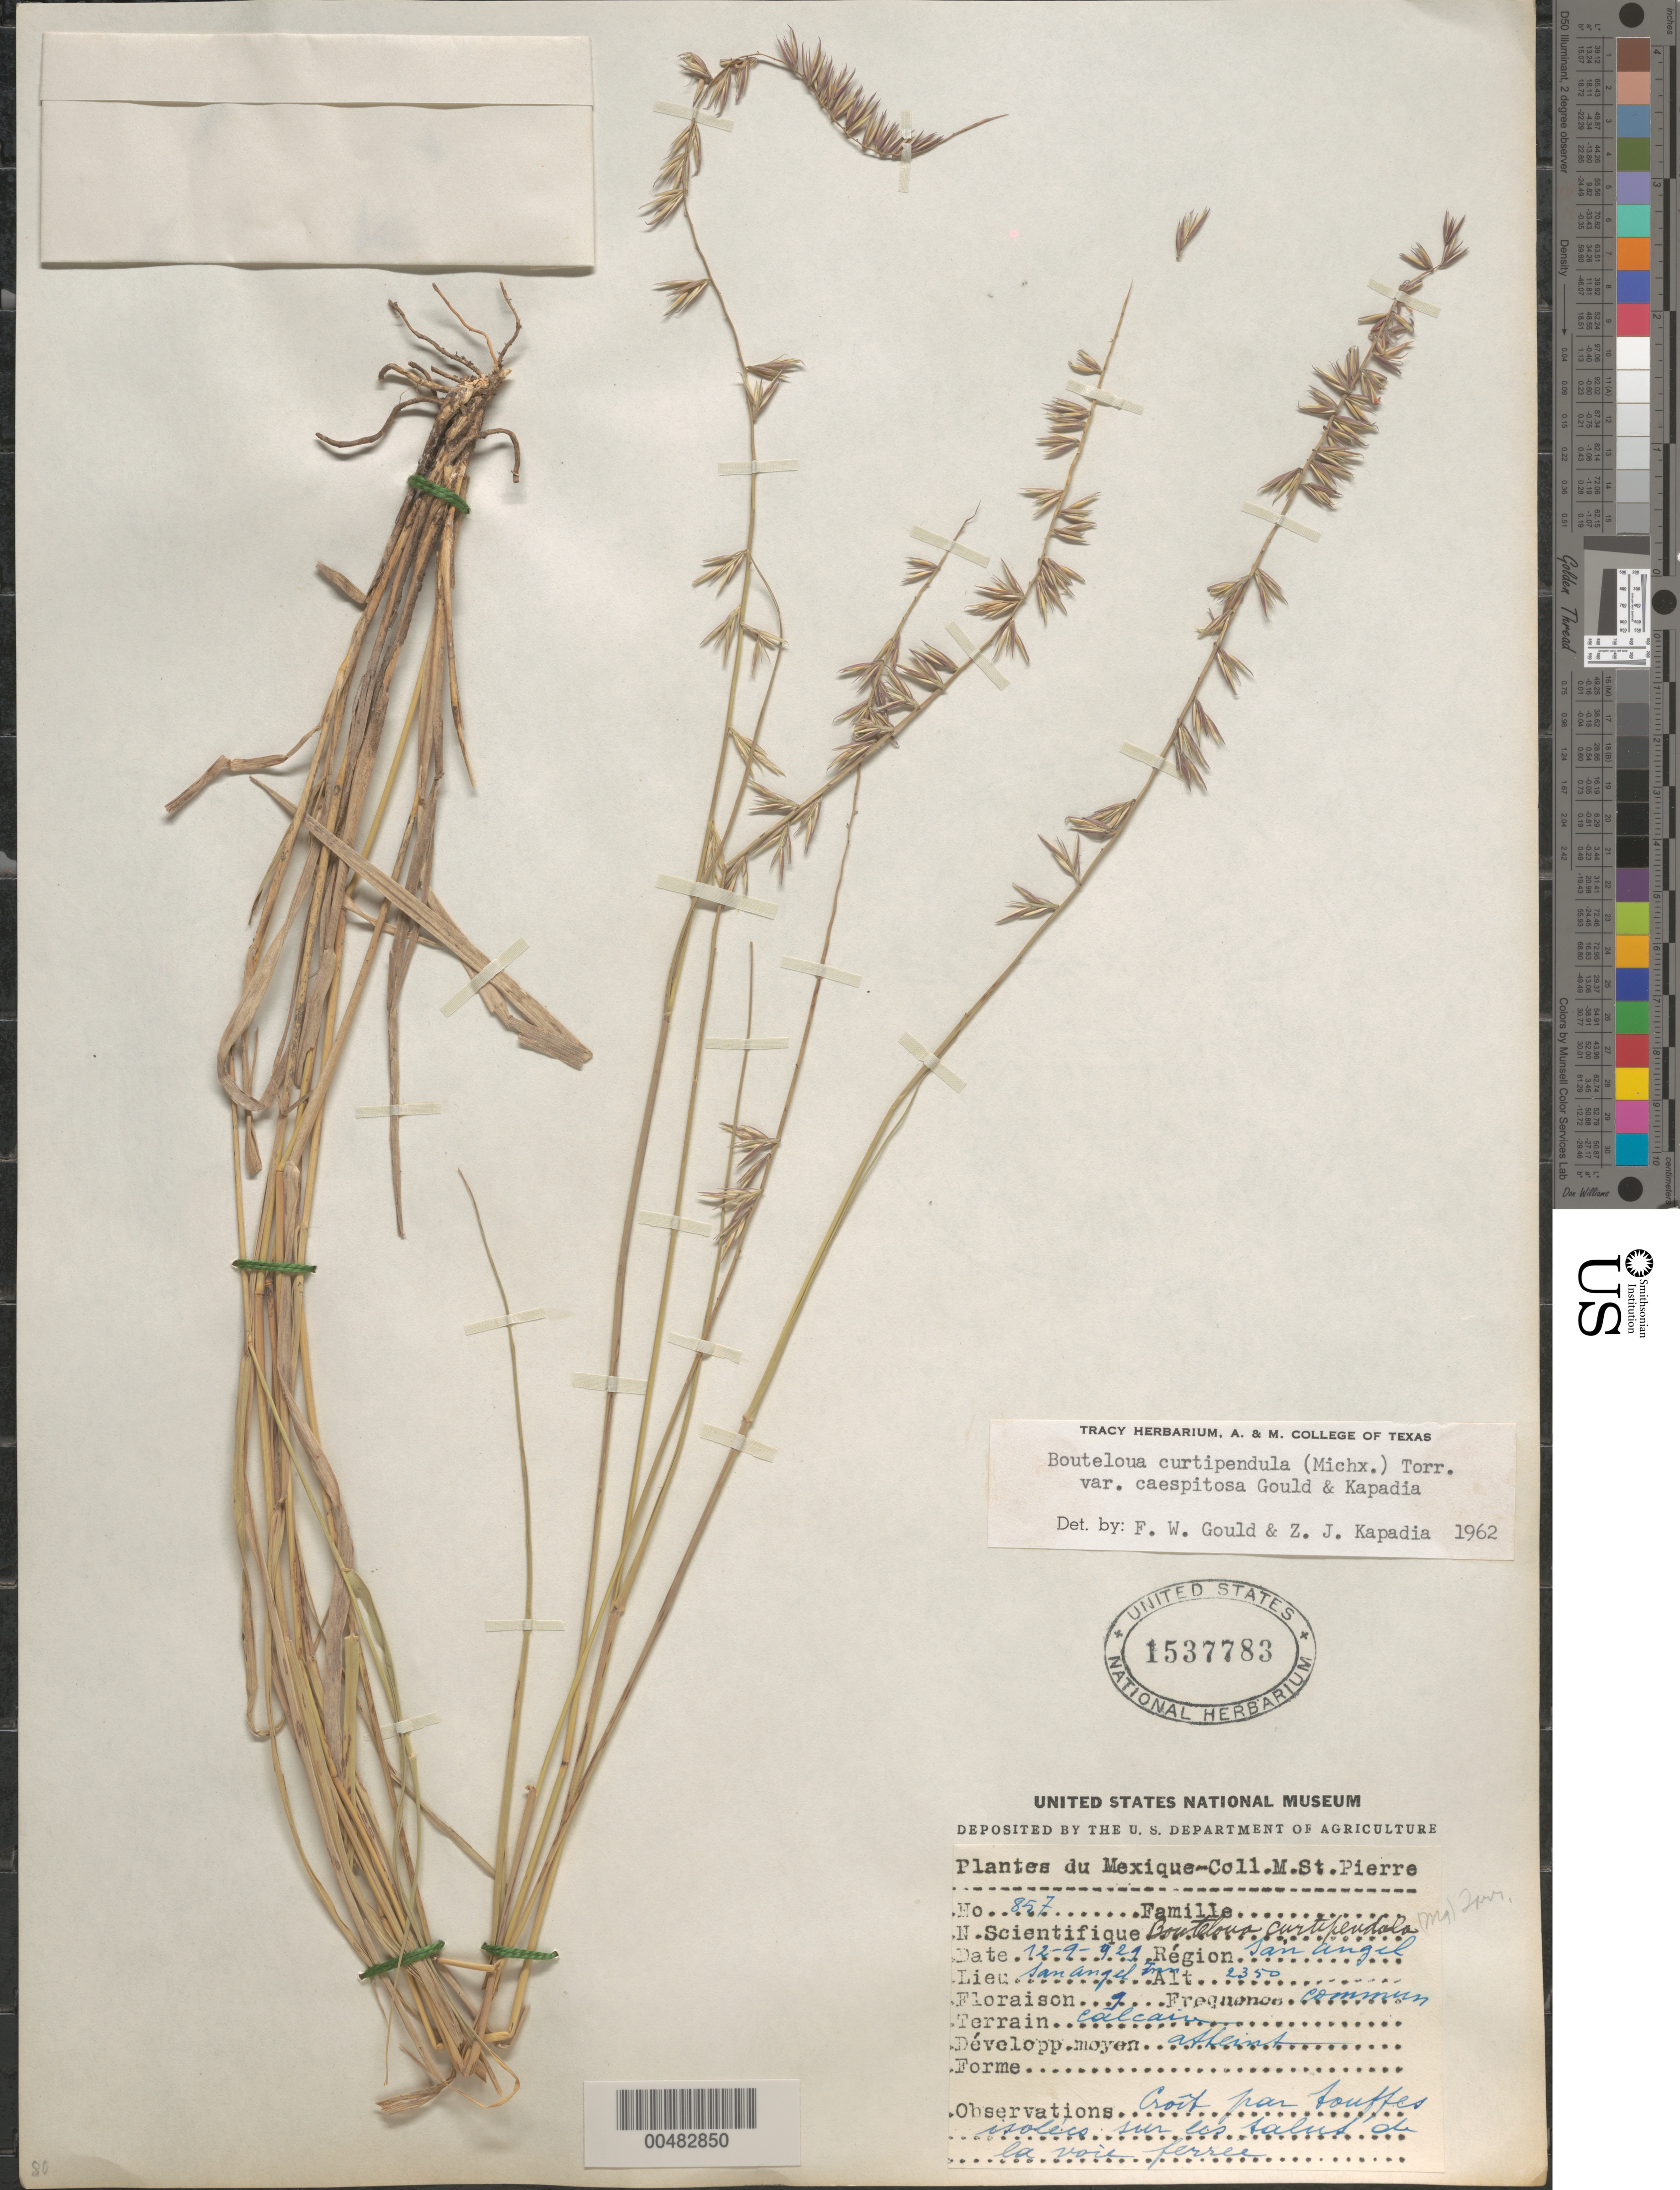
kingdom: Plantae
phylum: Tracheophyta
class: Liliopsida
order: Poales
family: Poaceae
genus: Bouteloua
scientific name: Bouteloua curtipendula var. caespitosa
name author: Gould & Kapadia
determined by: Gould, F. W.; Kapadia, Zarir J.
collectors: M. Saint-Pierre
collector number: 857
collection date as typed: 9 Dec 1929 or 12 Sep 1929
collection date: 1929-09-12 or 1929-12-09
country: Mexico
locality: San Angel, San Angel Inn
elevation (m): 2350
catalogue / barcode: US 1537783